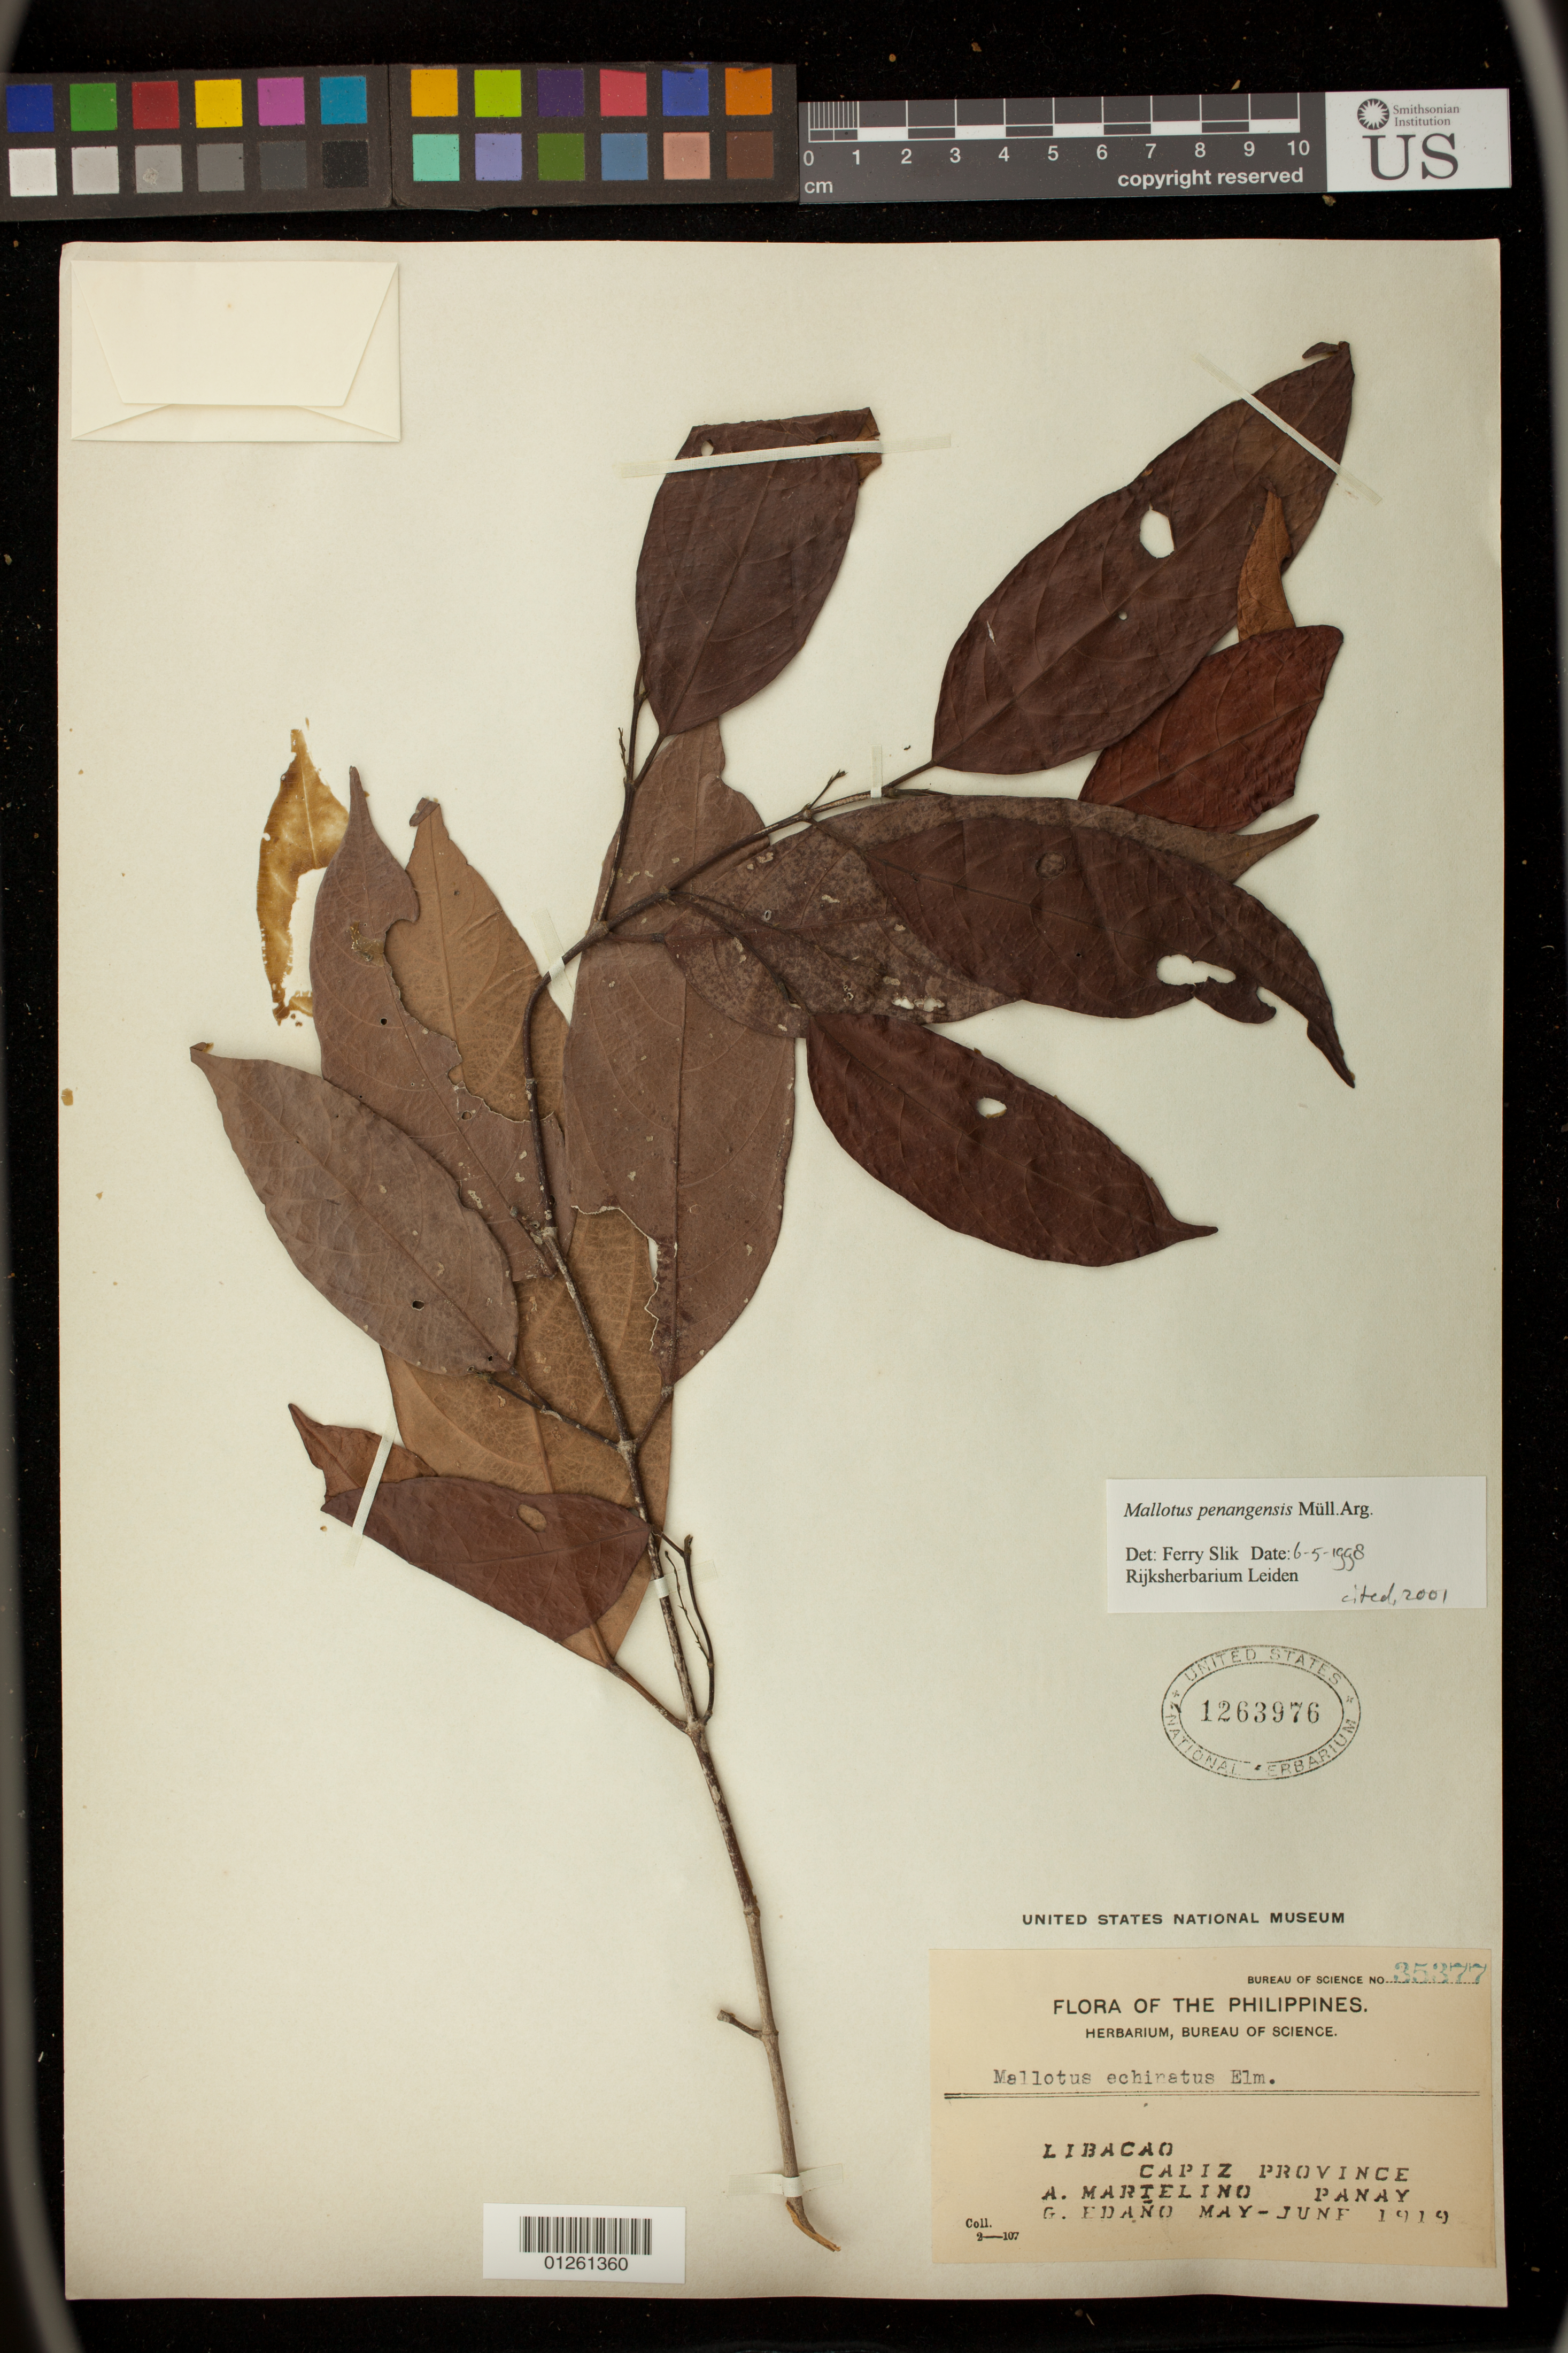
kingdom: Plantae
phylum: Tracheophyta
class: Magnoliopsida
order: Malpighiales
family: Euphorbiaceae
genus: Hancea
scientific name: Hancea penangensis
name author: (Müll. Arg.) S.E.C. Sierra et al.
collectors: A. Martelino & G. Edaño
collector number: Bur. Sci. 35377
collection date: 1919-05/1919-06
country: Philippines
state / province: Western Visayas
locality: Libacao, Capiz Province, Panay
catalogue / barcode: US 1263976